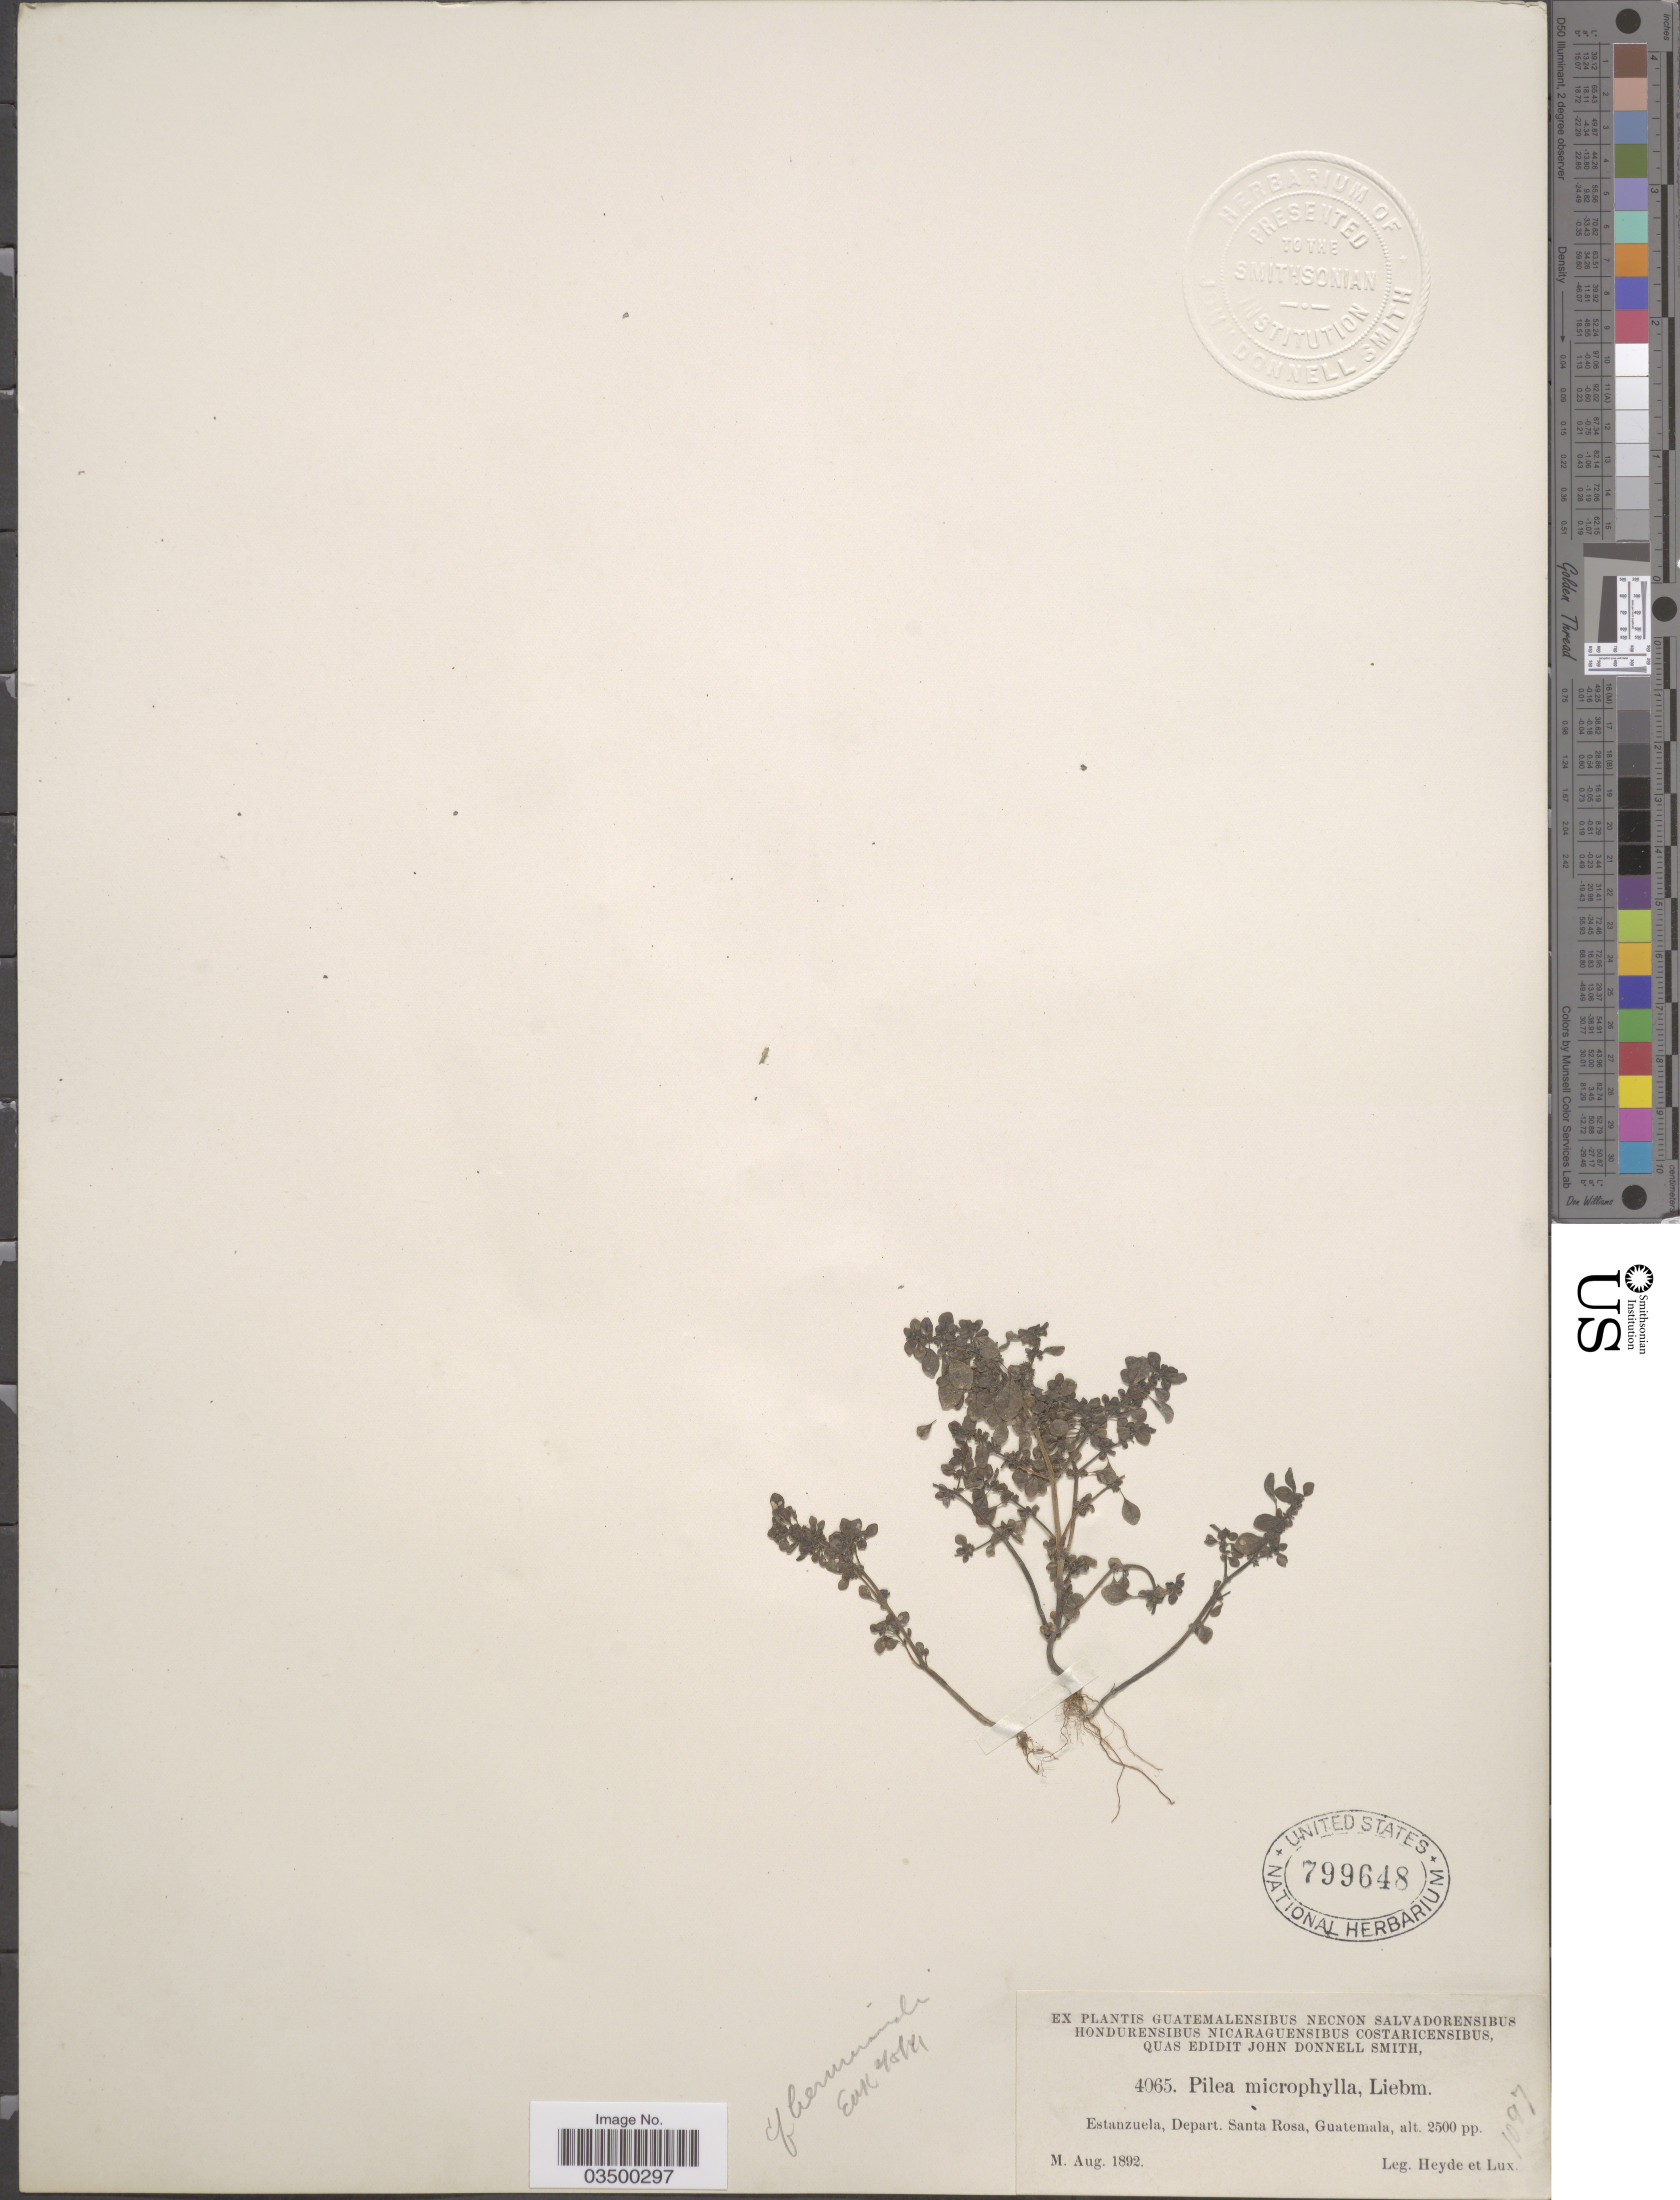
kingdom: Plantae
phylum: Tracheophyta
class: Magnoliopsida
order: Rosales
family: Urticaceae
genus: Pilea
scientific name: Pilea microphylla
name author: (L.) Liebm.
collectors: Heyde & Lux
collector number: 4065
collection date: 1892-08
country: Guatemala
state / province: Santa Rosa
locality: Estanzuela, Depart. Santa Rosa.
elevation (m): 762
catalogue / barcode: US 799648